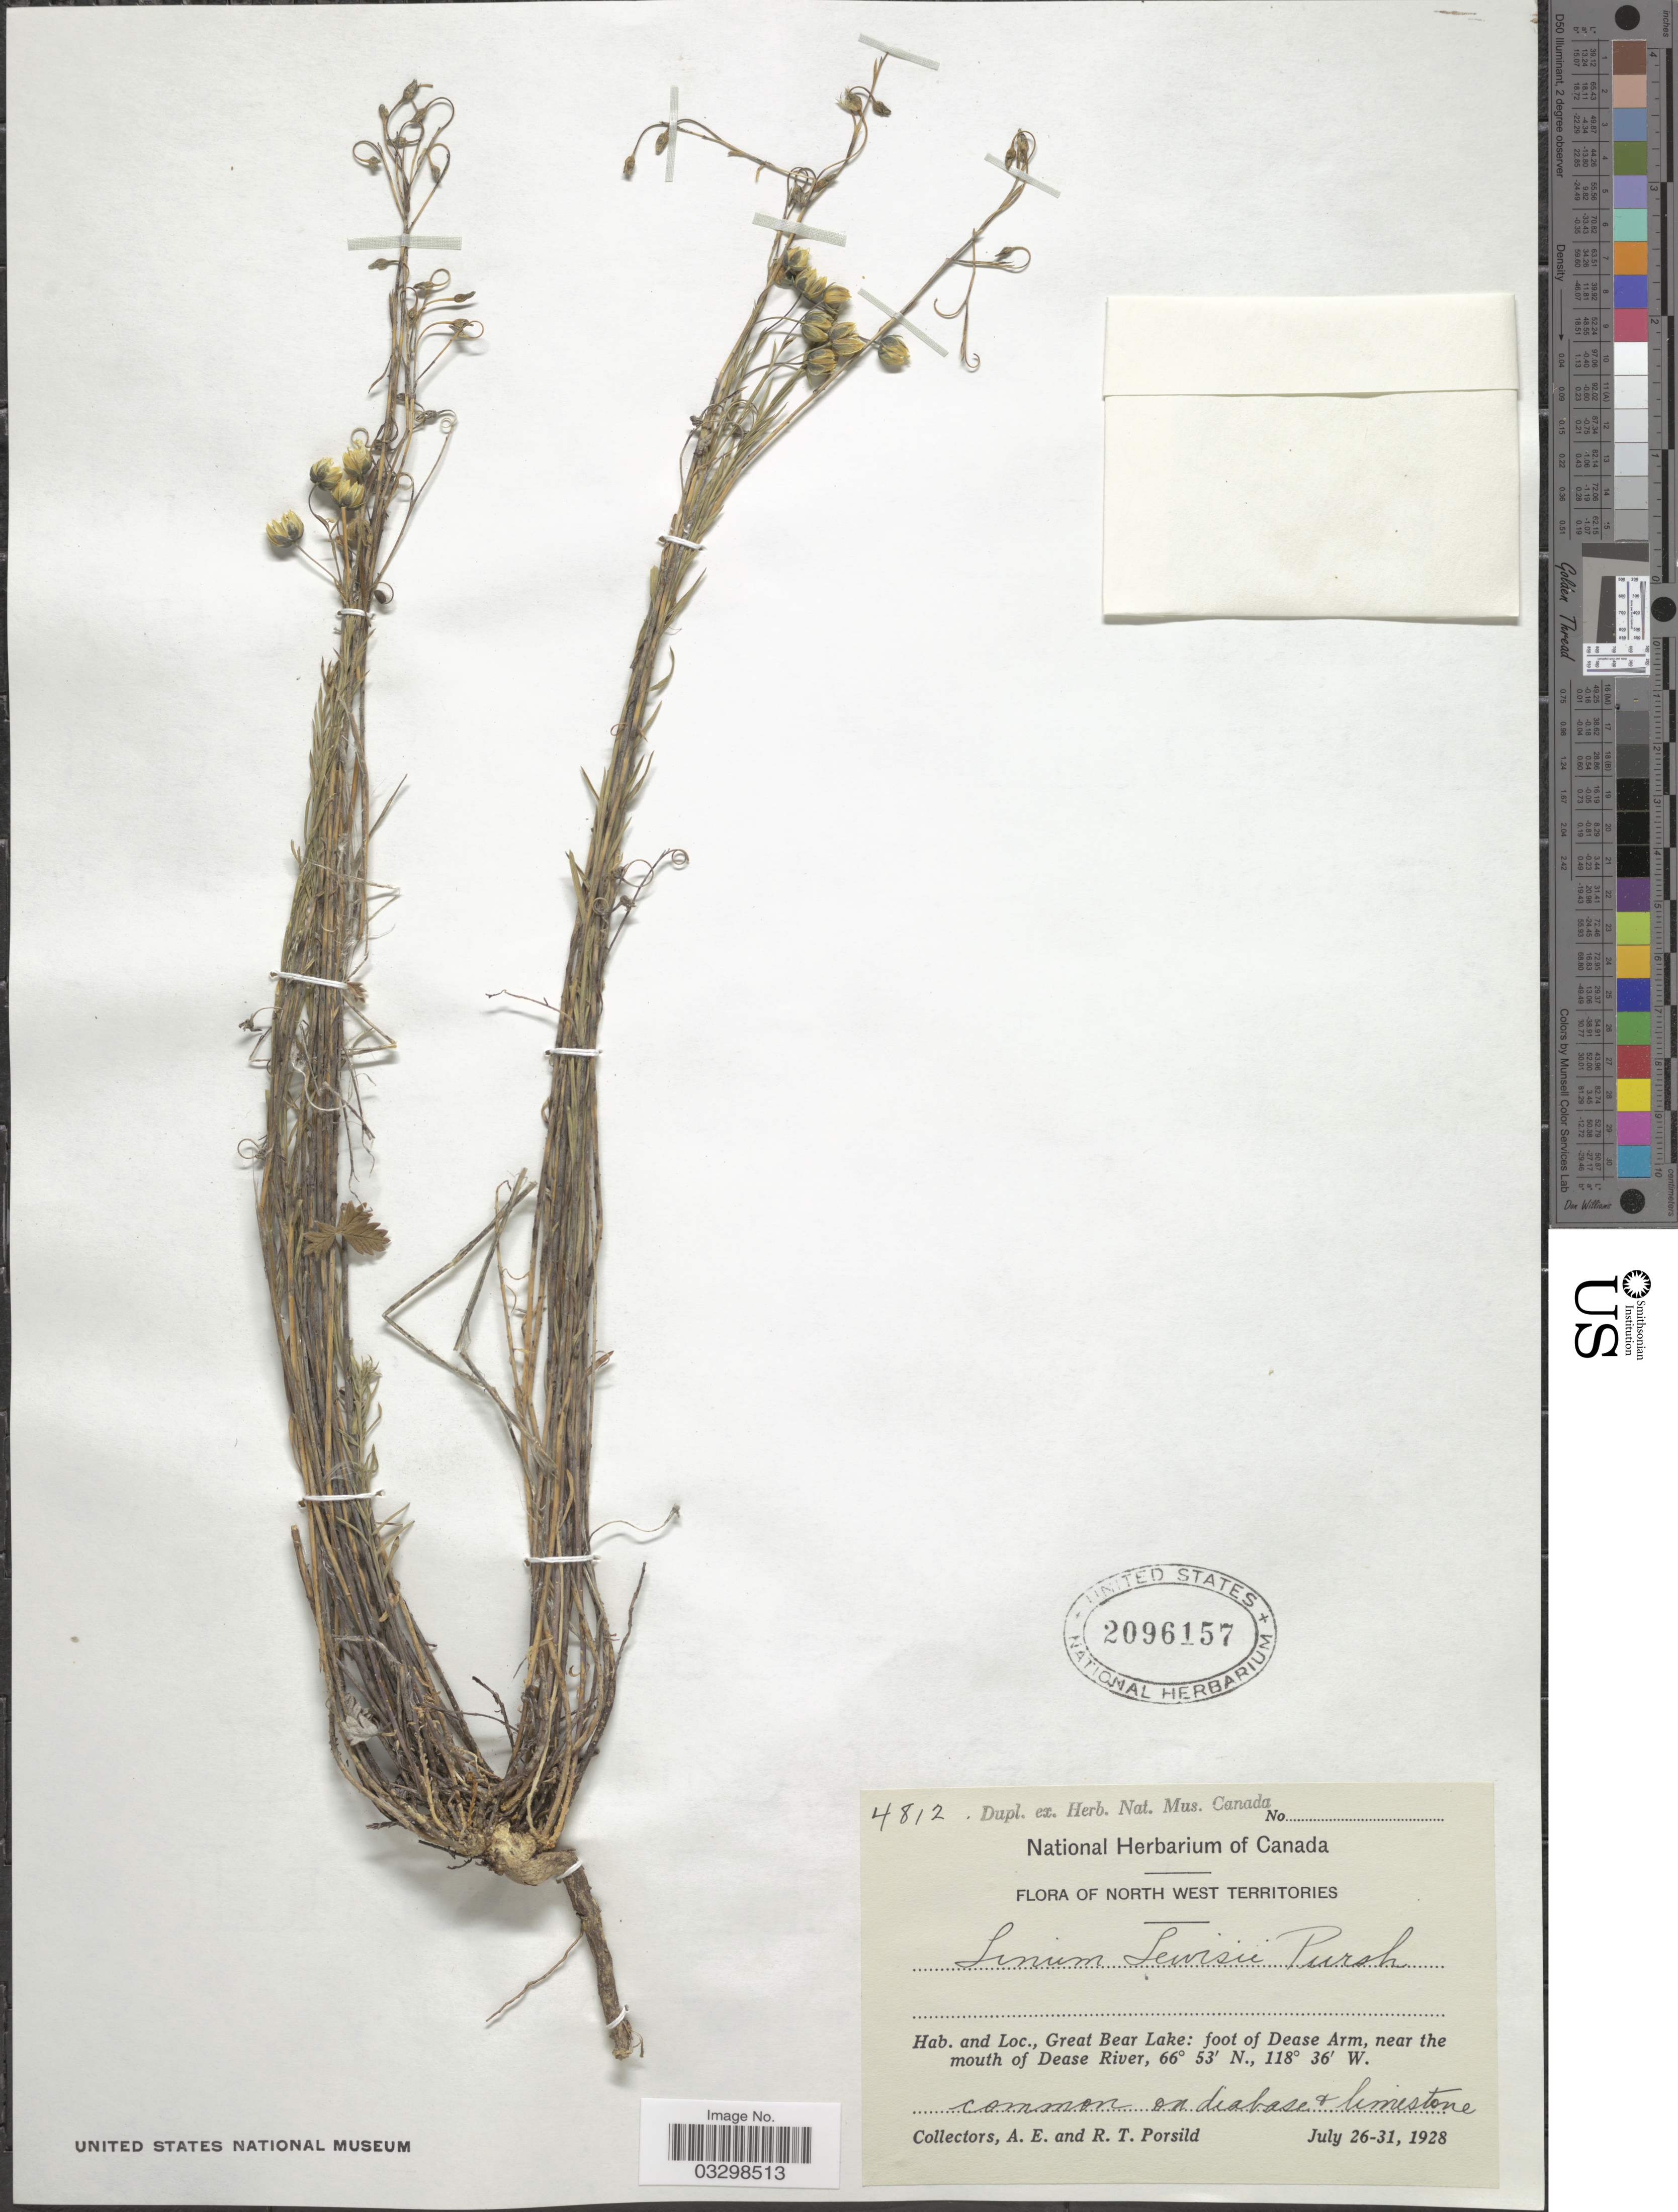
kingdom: Plantae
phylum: Tracheophyta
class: Magnoliopsida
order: Malpighiales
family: Linaceae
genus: Linum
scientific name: Linum lewisii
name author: Pursh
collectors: A. E. Porsild & R. T. Porsild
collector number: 4812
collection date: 1928-07-26/1928-07-31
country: Canada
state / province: Northwest Territories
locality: Great Bear Lake: foot of Dease Arm, near the mouth of Dease River.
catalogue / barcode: US 2096157